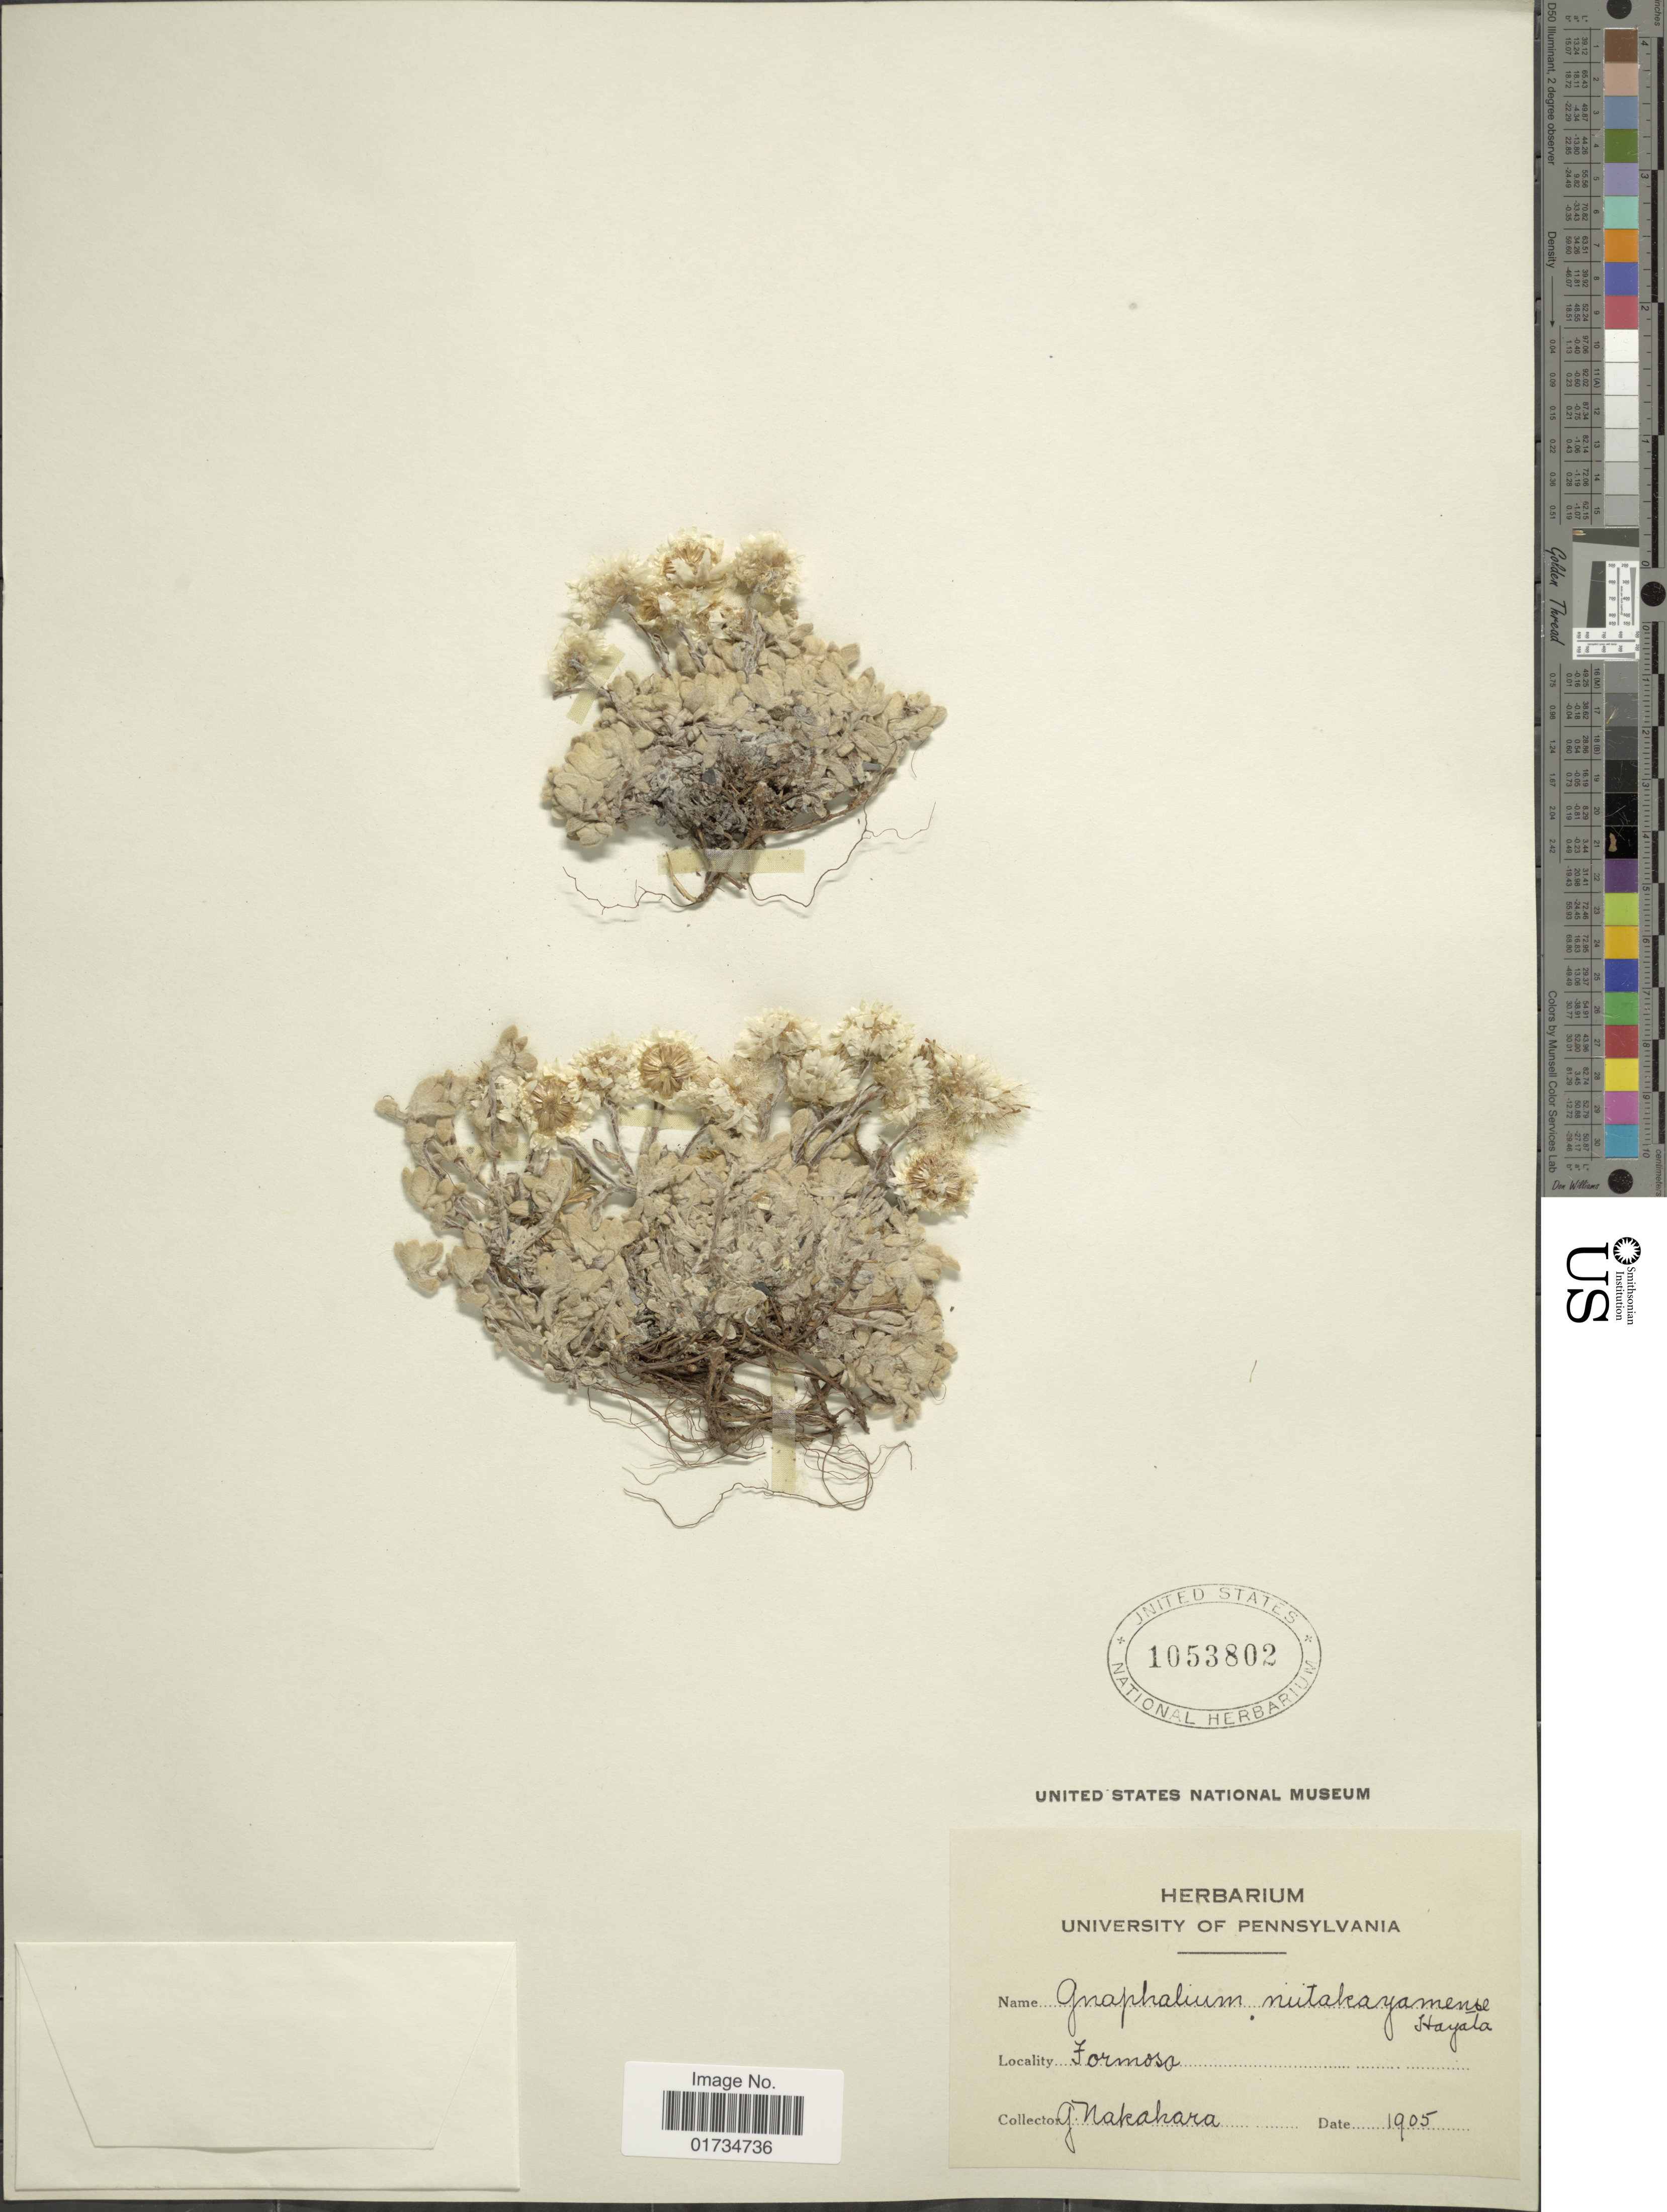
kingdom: Plantae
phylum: Tracheophyta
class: Magnoliopsida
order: Asterales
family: Asteraceae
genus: Anaphalis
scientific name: Anaphalis nagasawai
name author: Hayata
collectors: G. Nakahara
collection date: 1905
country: Taiwan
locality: Formosa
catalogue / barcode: US 1053802